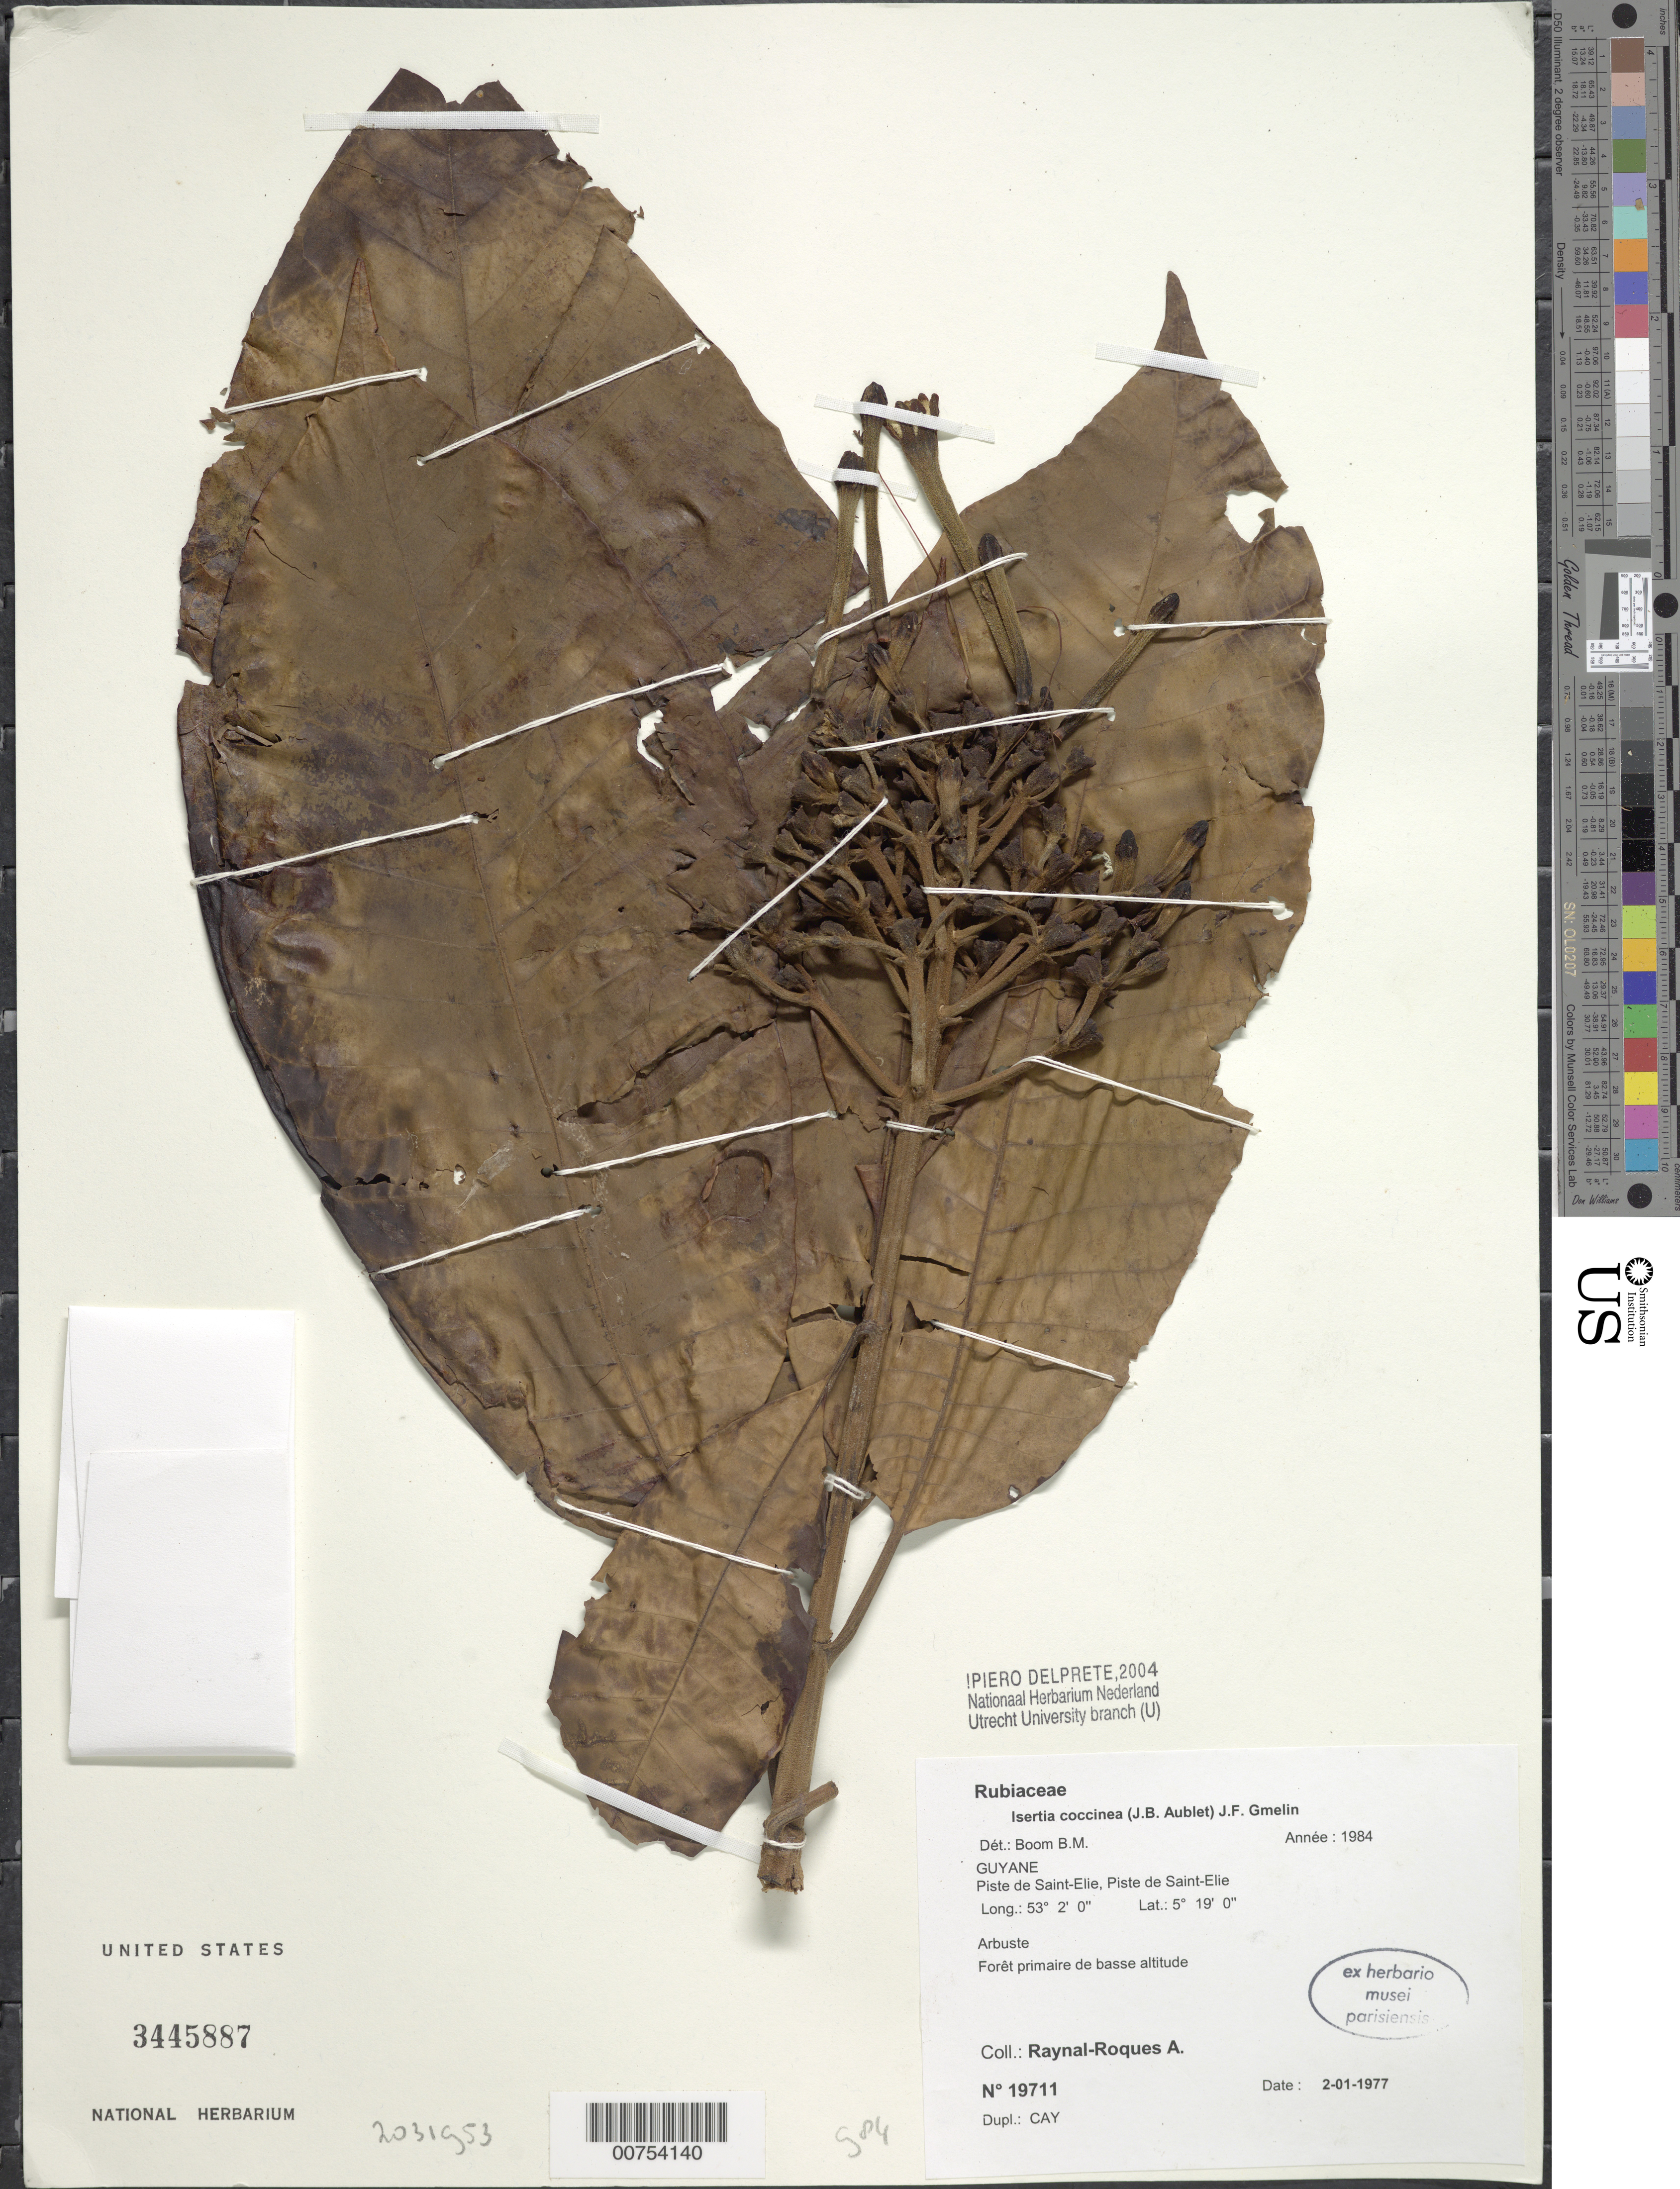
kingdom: Plantae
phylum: Tracheophyta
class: Magnoliopsida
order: Gentianales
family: Rubiaceae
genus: Isertia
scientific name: Isertia coccinea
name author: (Aubl.) Vahl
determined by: Boom, B. M.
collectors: A. M. Raynal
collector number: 19711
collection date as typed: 2-Jan-77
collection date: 1977-01-02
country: French Guiana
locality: Piste de Saint-Élie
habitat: Low primary forest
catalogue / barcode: US 3445887